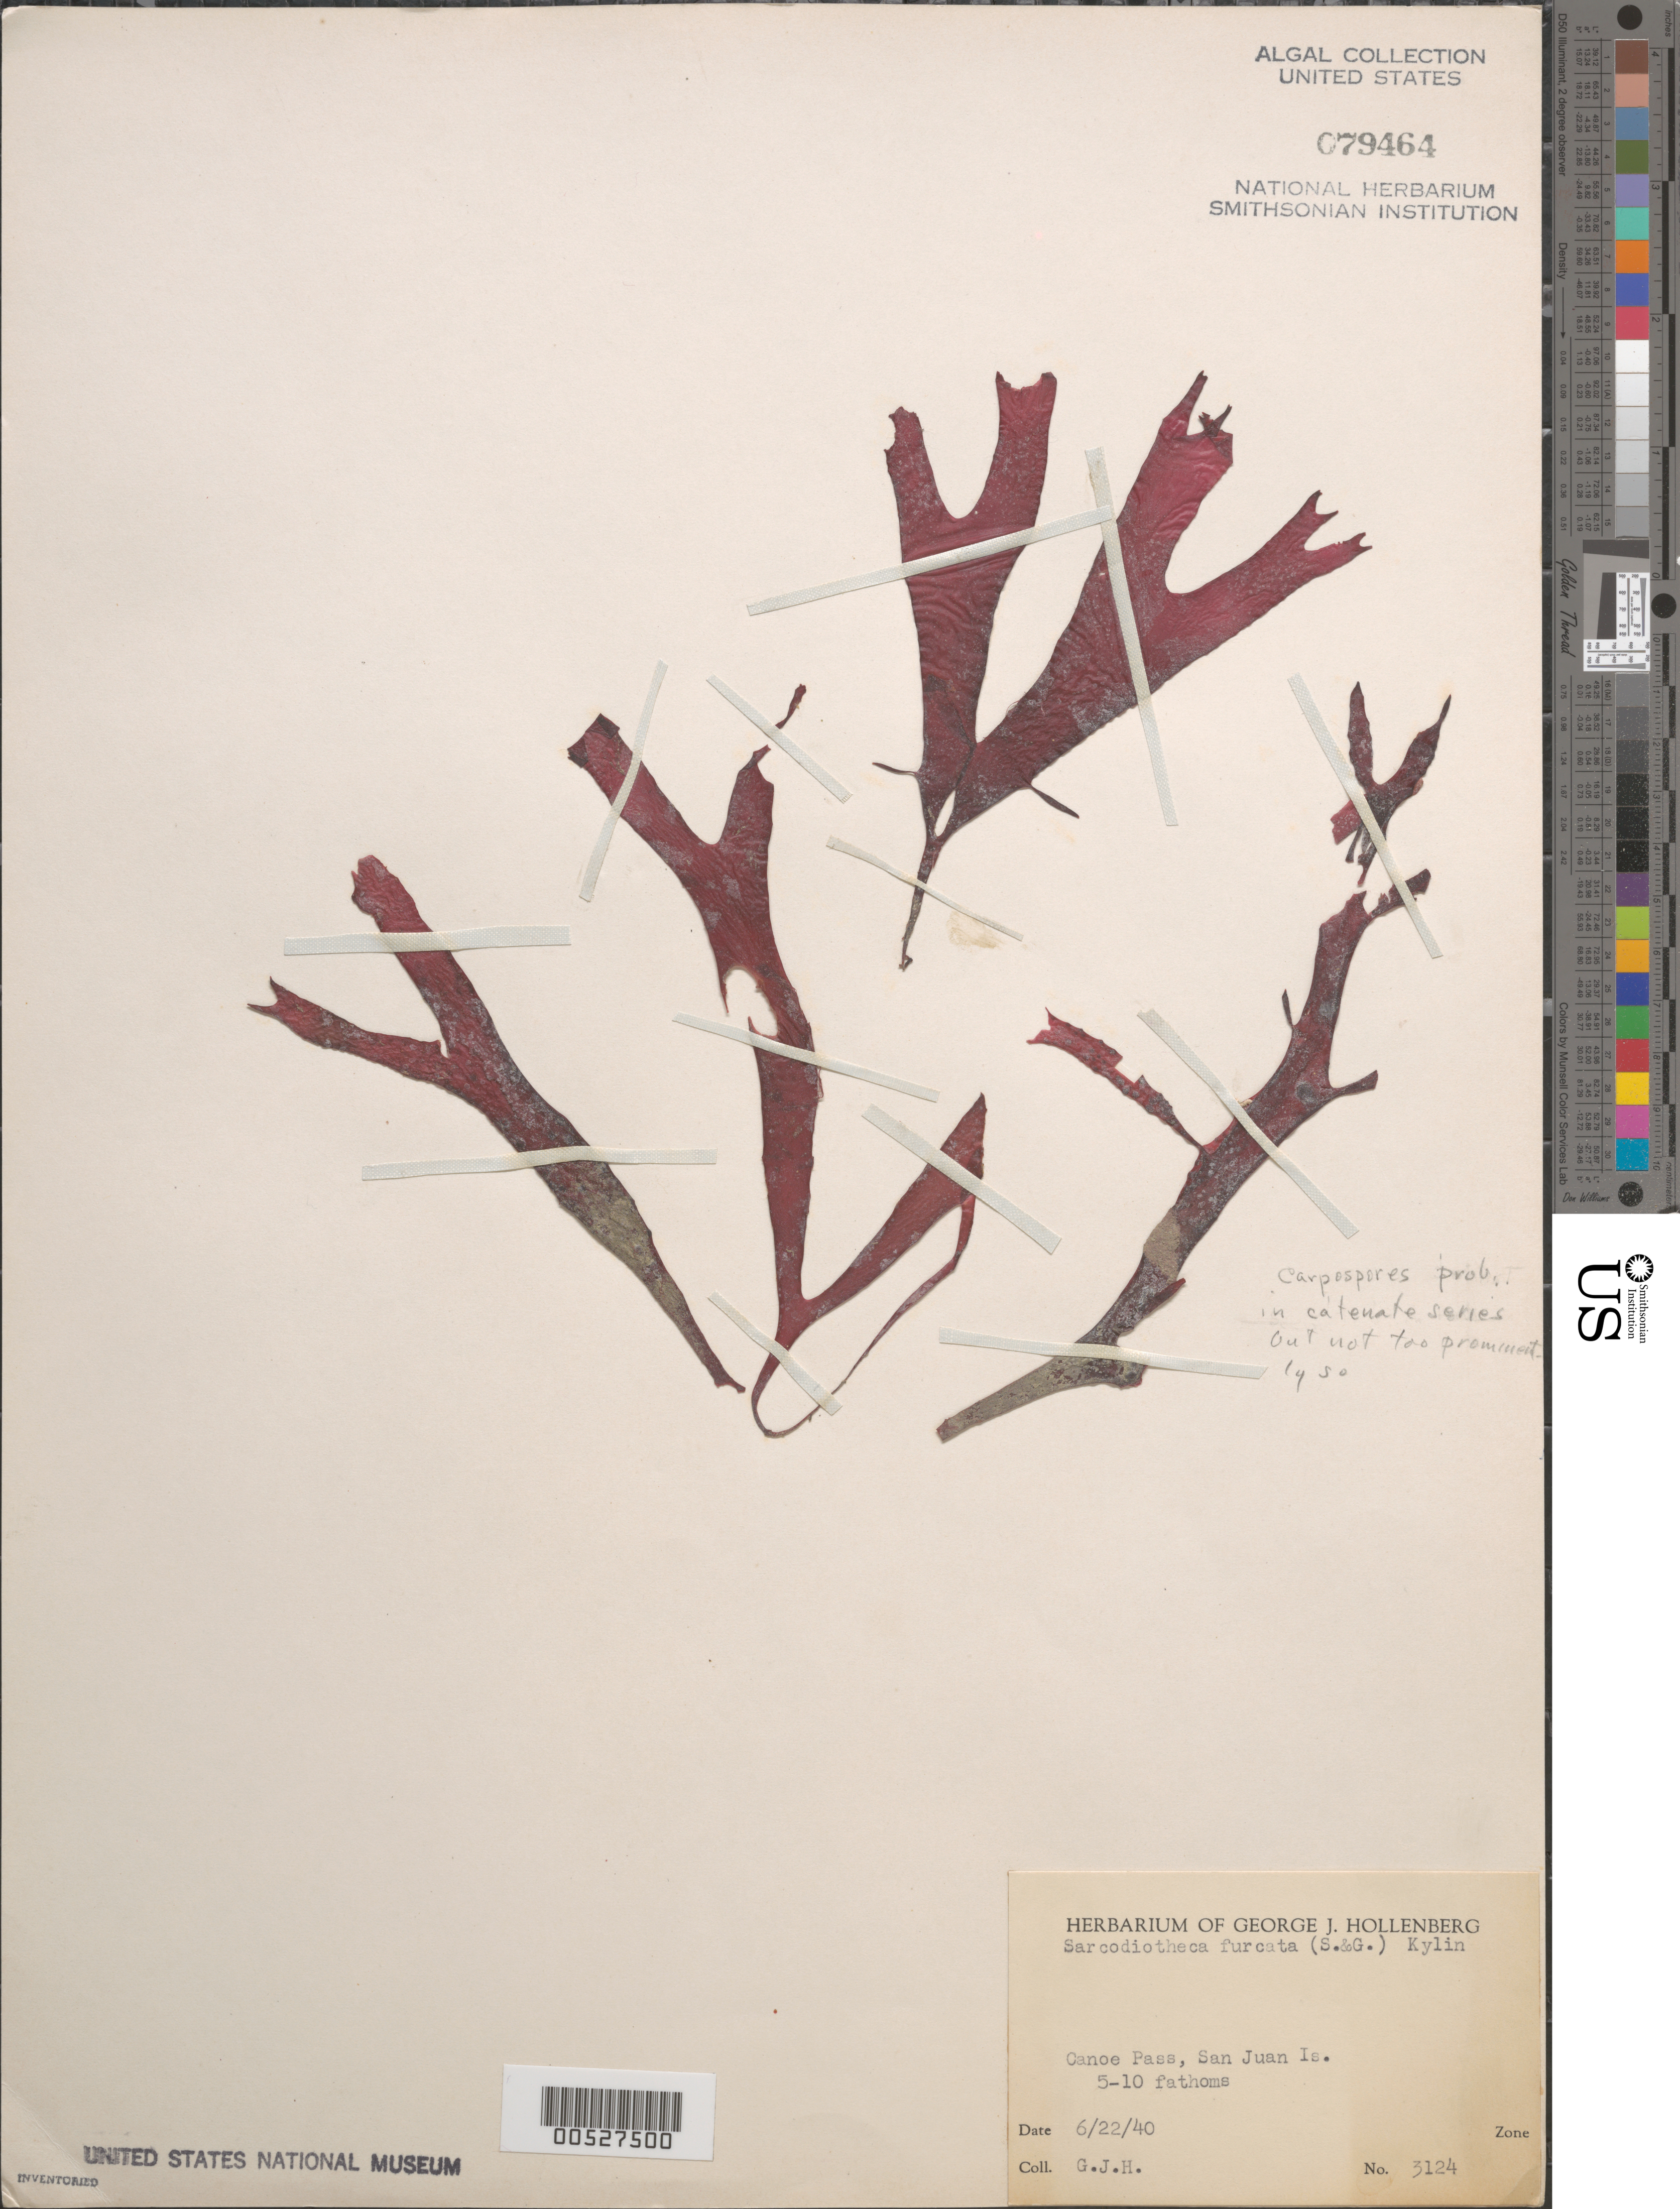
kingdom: Plantae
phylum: Rhodophyta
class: Florideophyceae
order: Gigartinales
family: Solieriaceae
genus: Sarcodiotheca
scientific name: Sarcodiotheca furcata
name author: (Setch. & N.L. Gardner) Kylin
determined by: Hollenberg, George J.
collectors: G. Hollenberg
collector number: GJH 3124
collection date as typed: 22 Jun 1940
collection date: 1940-06-22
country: United States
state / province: Washington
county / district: San Juan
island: San Juan Island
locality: Canoe Pass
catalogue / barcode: US 79464